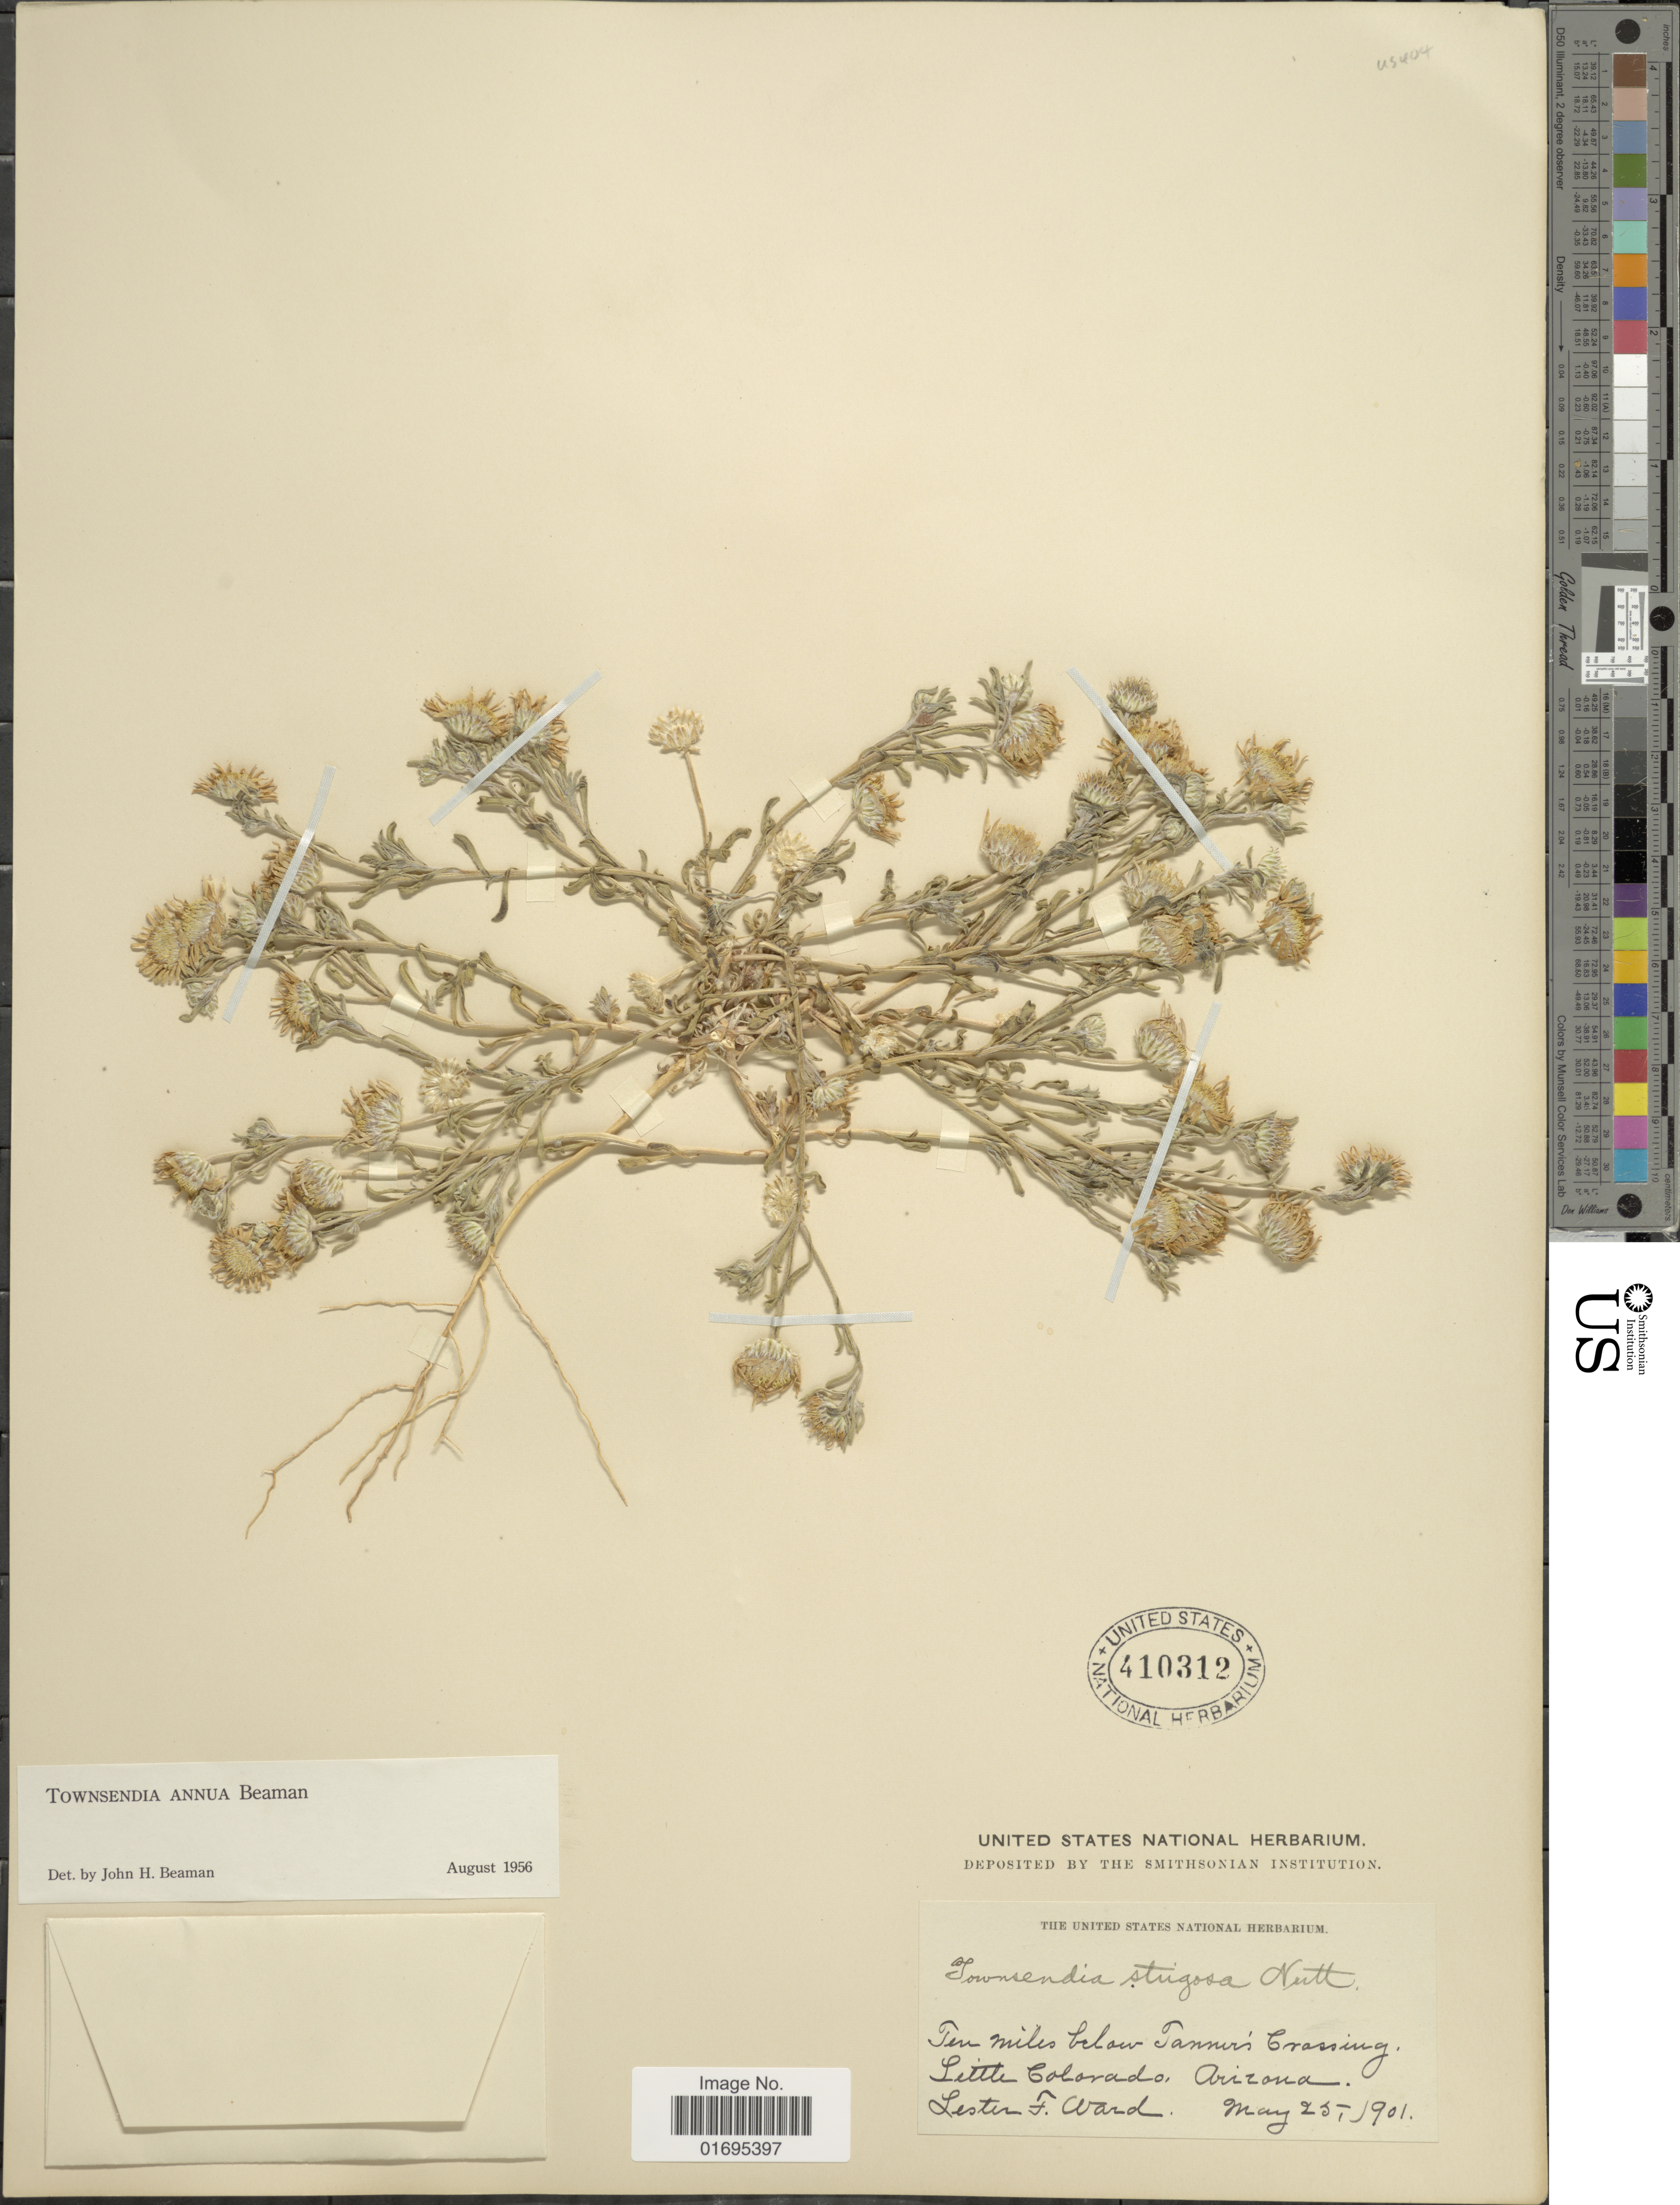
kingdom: Plantae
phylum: Tracheophyta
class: Magnoliopsida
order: Asterales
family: Asteraceae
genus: Townsendia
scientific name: Townsendia annua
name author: Beaman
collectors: L. F. Ward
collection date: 1901-05-25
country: United States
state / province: Arizona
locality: Ten miles below Tanmurs Crassing, Little Colorado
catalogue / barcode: US 410312